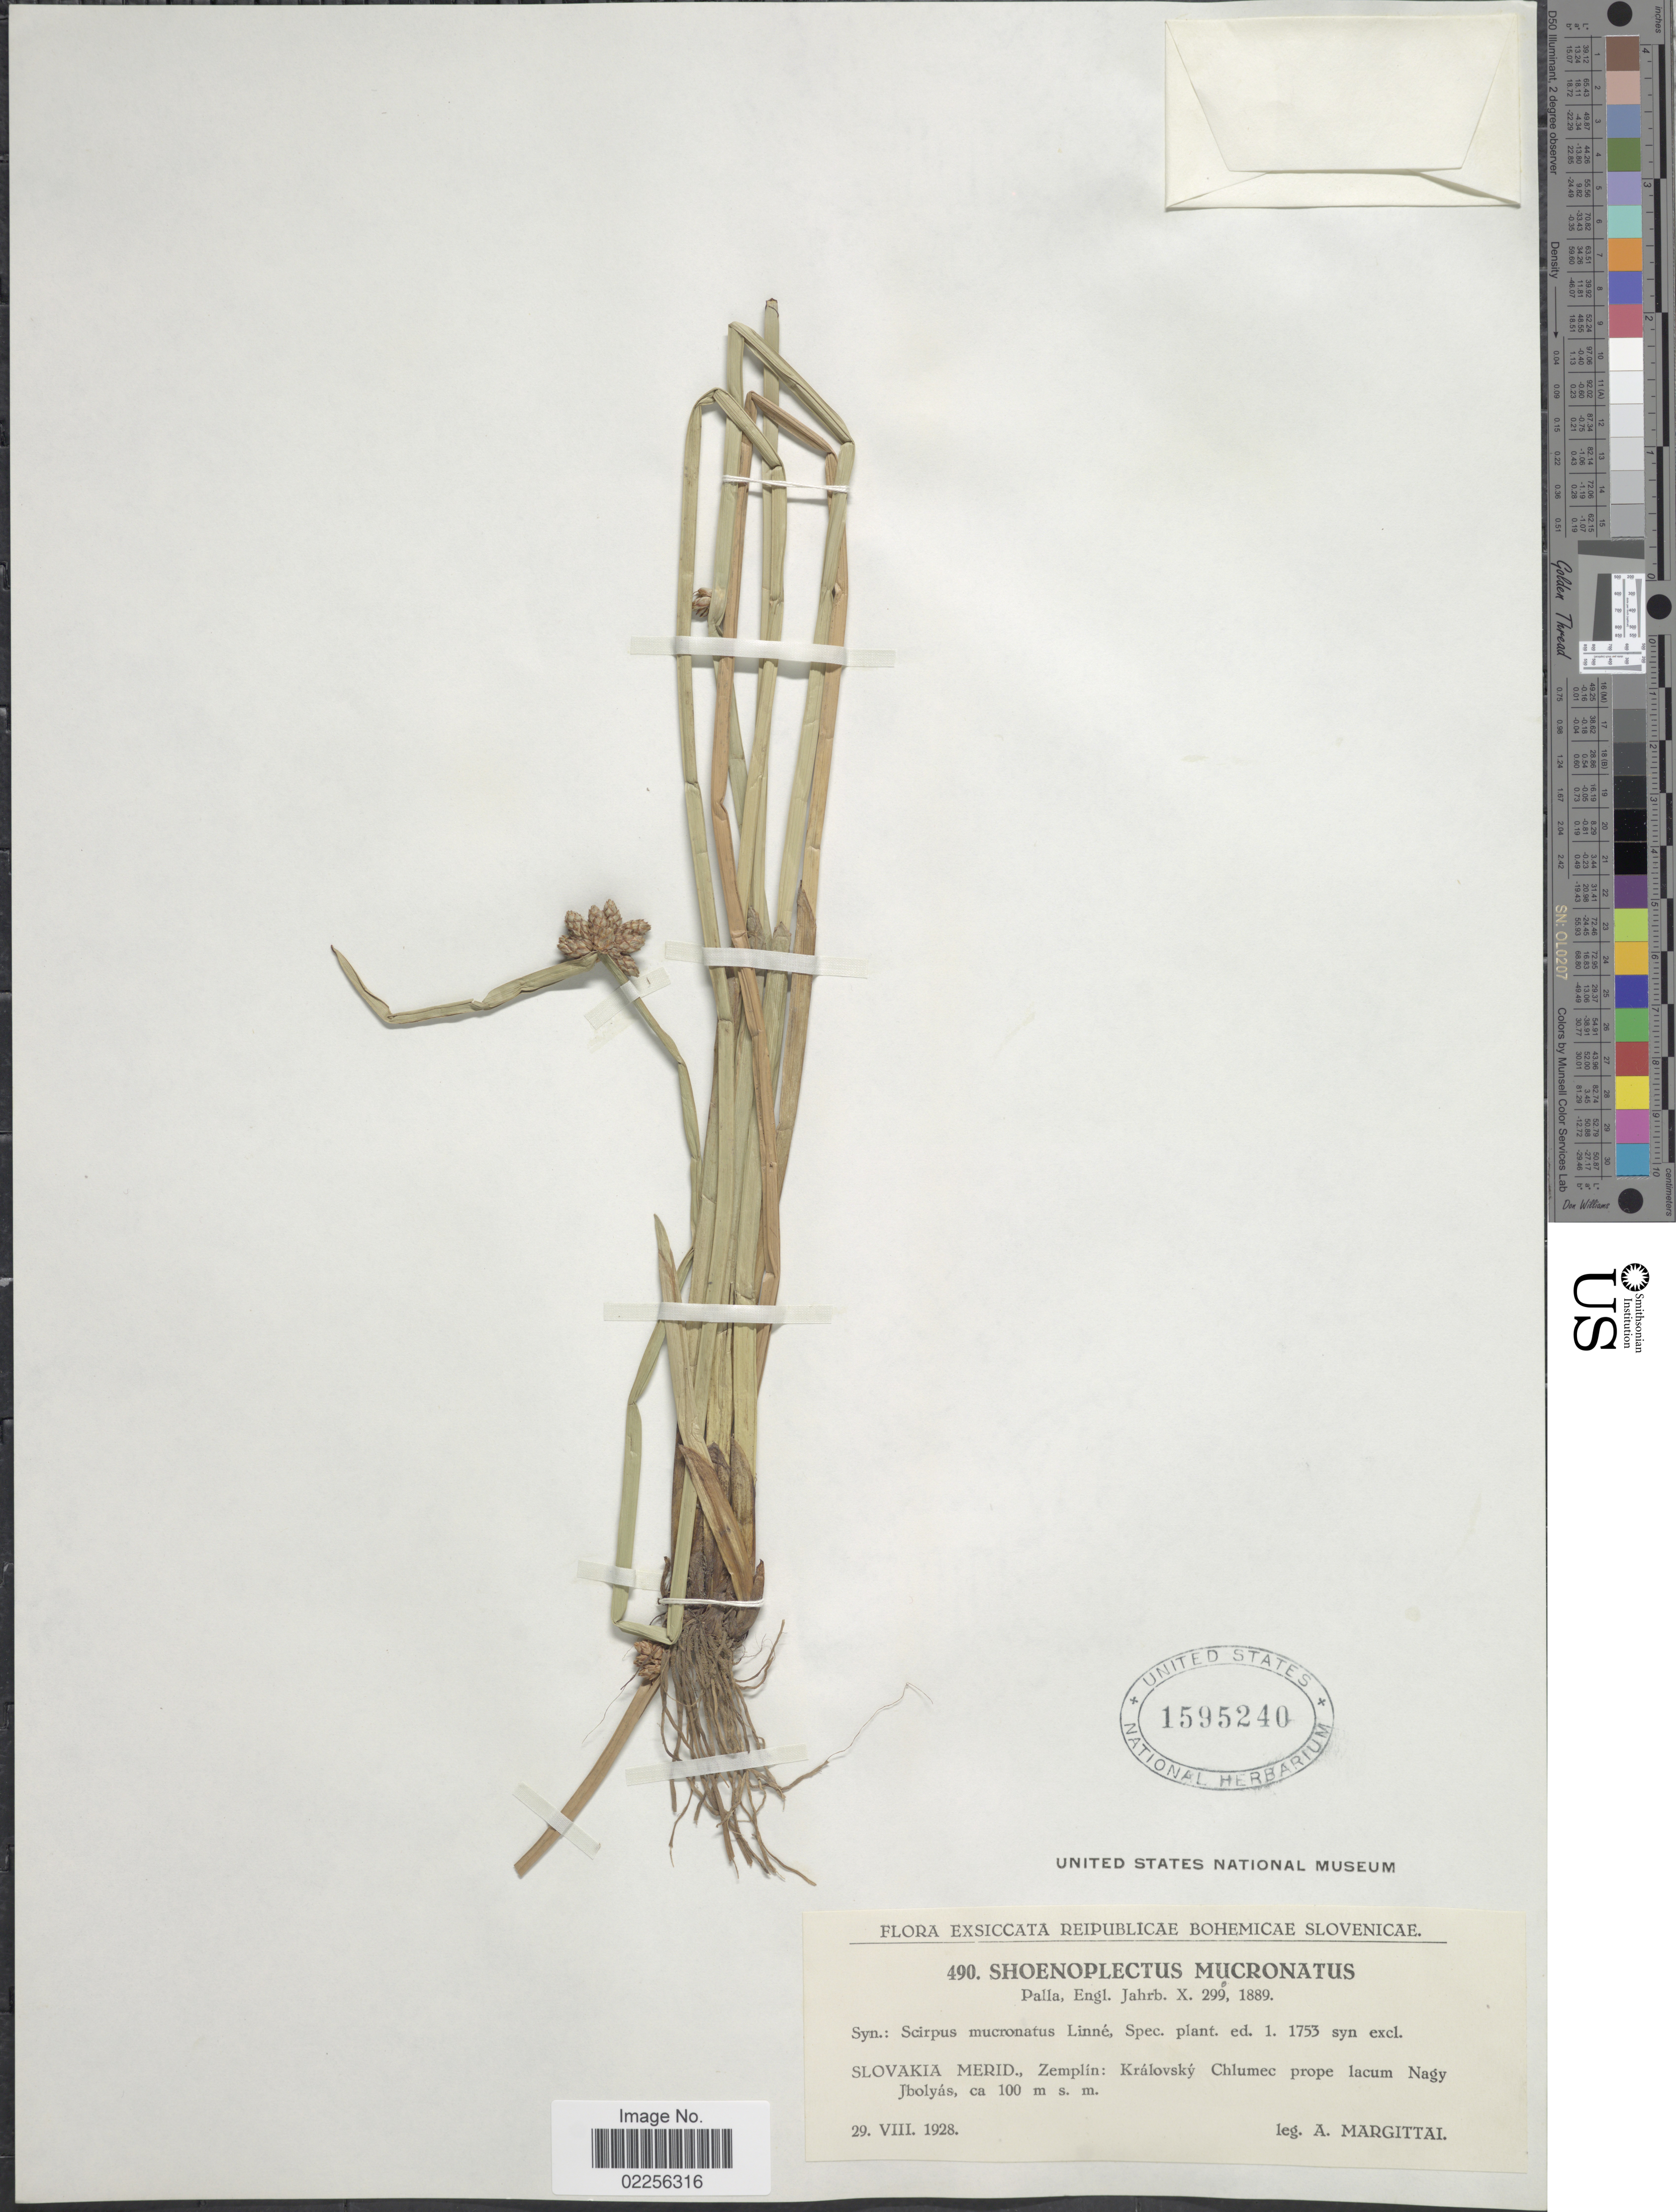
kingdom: Plantae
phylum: Tracheophyta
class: Liliopsida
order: Poales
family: Cyperaceae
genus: Schoenoplectus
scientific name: Schoenoplectus mucronatus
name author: (L.) Palla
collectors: A. Margittai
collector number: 490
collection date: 1928-08-29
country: Slovakia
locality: Slovakia Merid., Zemplín: Královsky Chlumec prope lacum Nagy Jbolyás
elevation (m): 100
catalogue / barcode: US 1595240